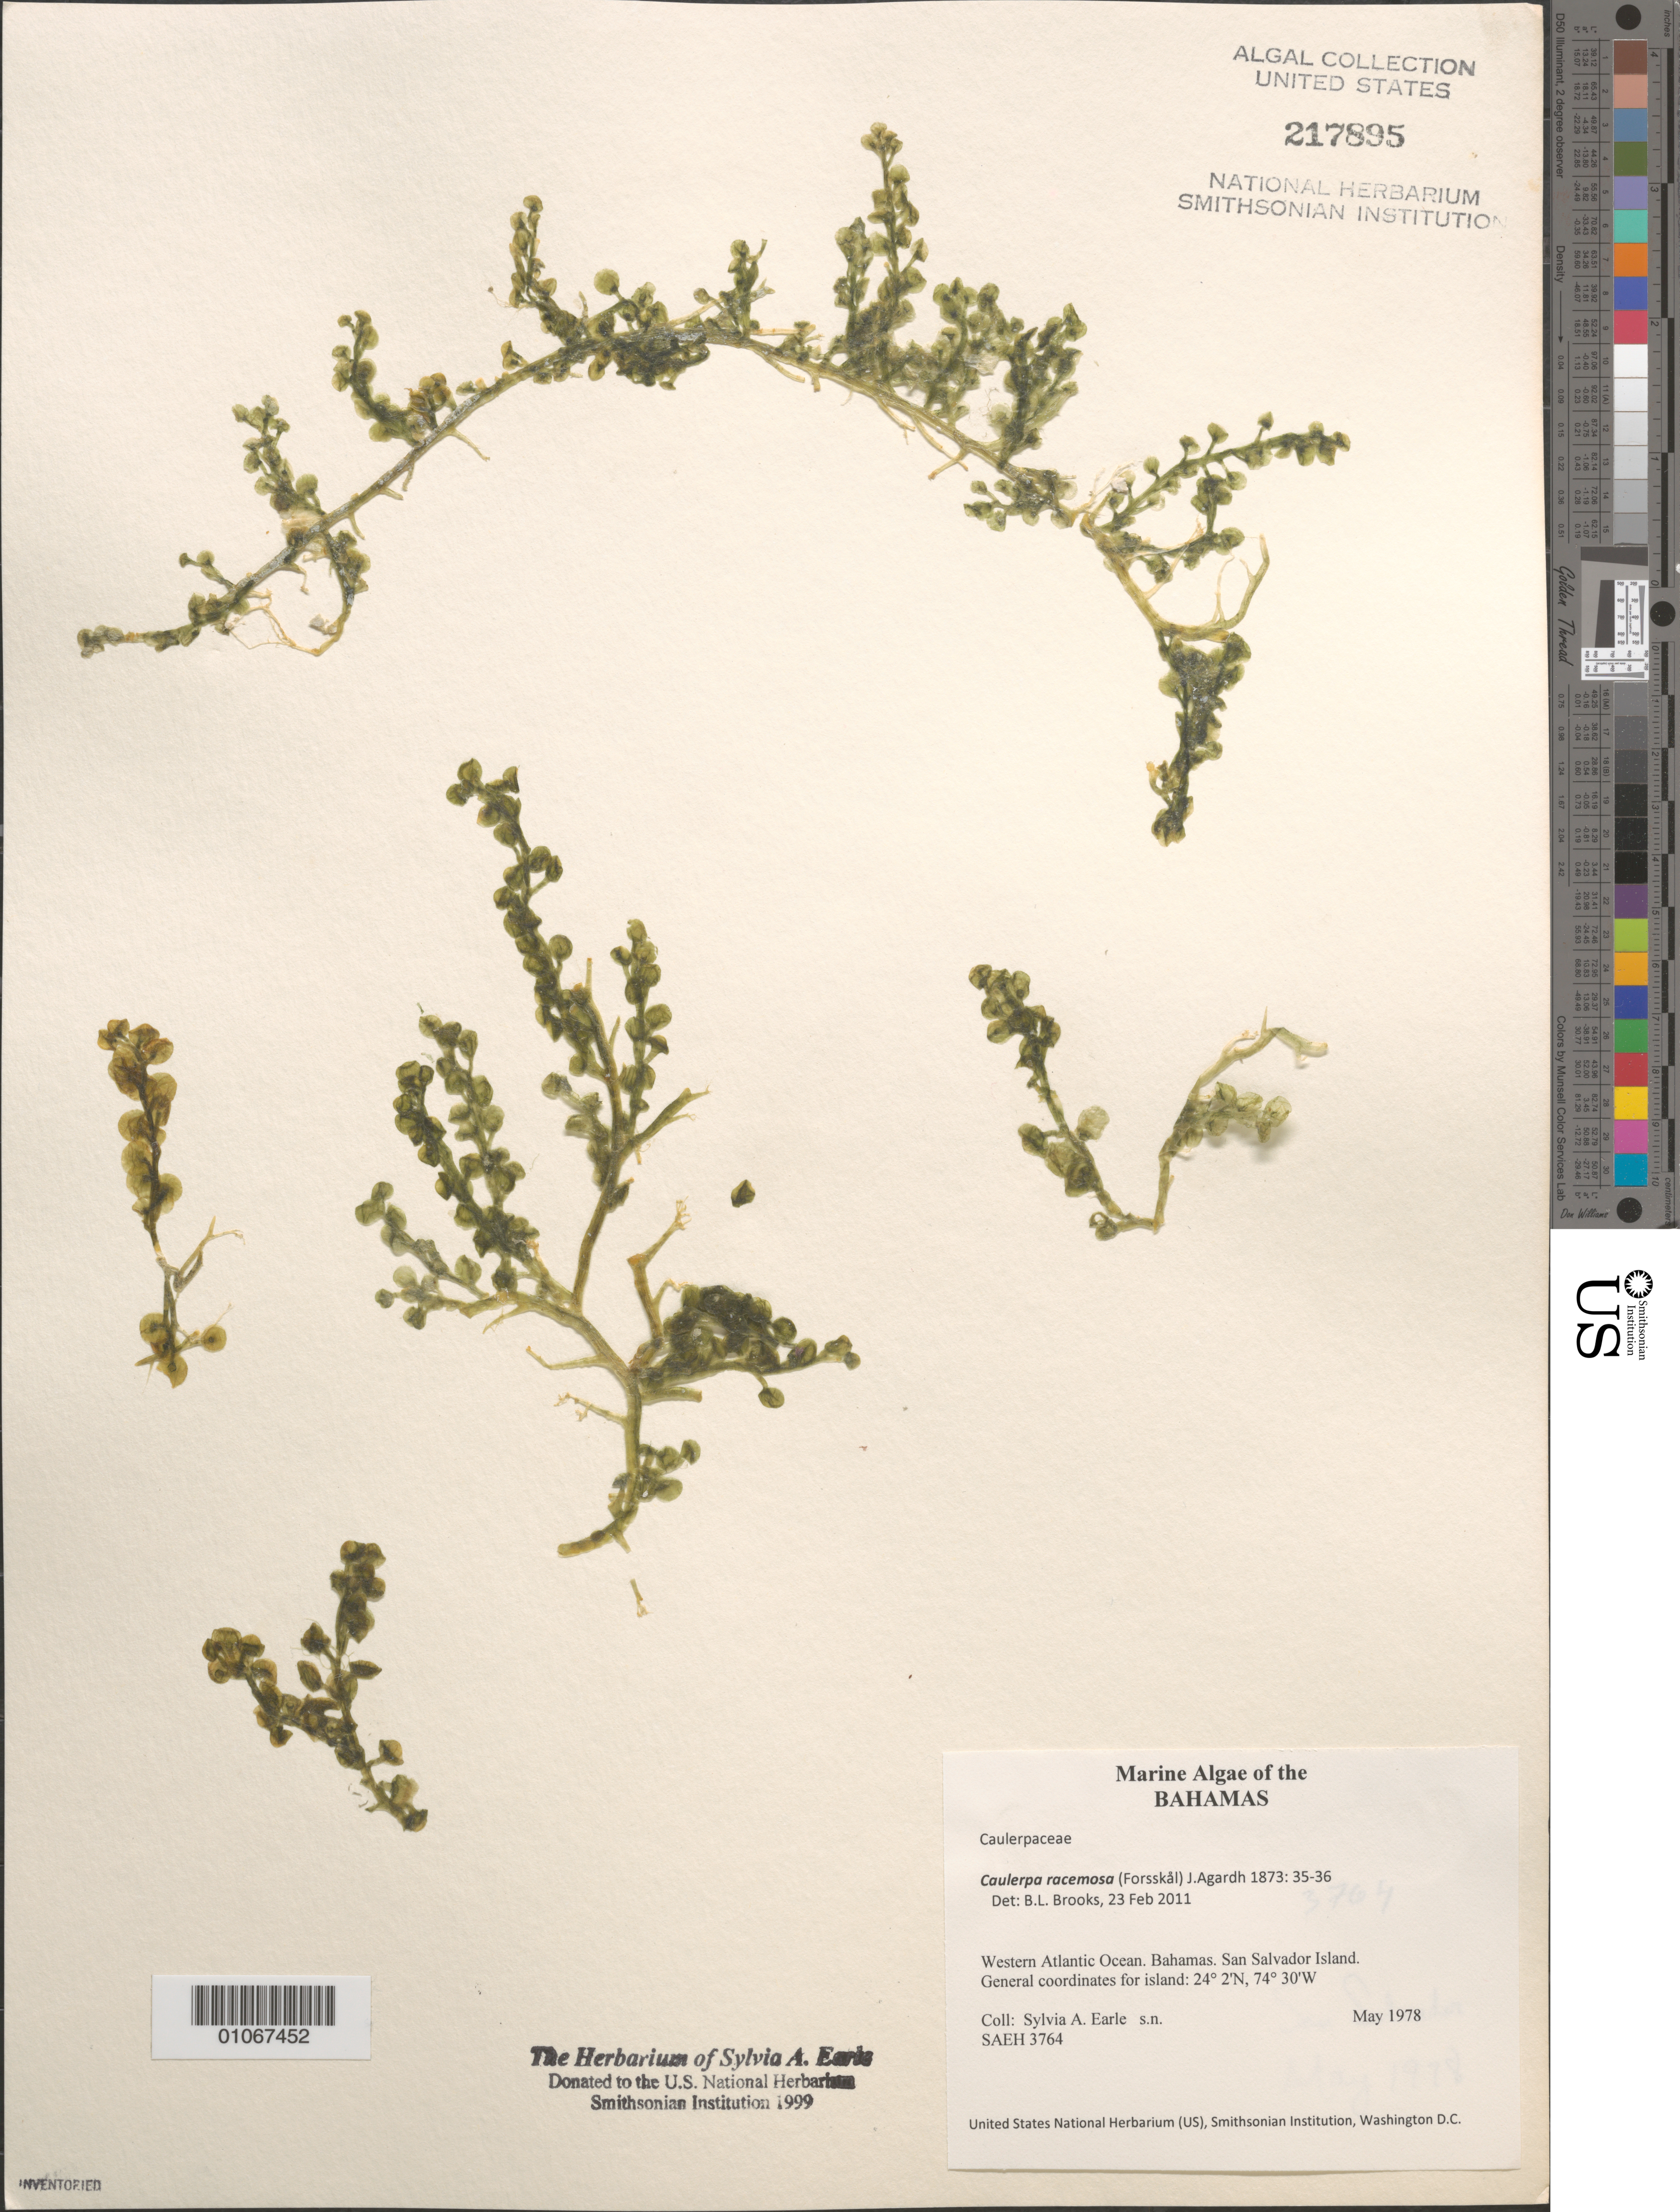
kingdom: Plantae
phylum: Chlorophyta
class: Ulvophyceae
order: Bryopsidales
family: Caulerpaceae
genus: Caulerpa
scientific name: Caulerpa racemosa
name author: (Forssk.) J. Agardh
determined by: Brooks, B. L., (BOT), Smithsonian Institution - National Museum of Natural History (UNITED STATES)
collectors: S. A. Earle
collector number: SAEH 3764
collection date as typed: May 1978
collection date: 1978-05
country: Bahamas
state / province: San Salvador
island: San Salvador Island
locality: Western Atlantic Ocean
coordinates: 24 2'N, 74 30'W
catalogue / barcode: US 217895